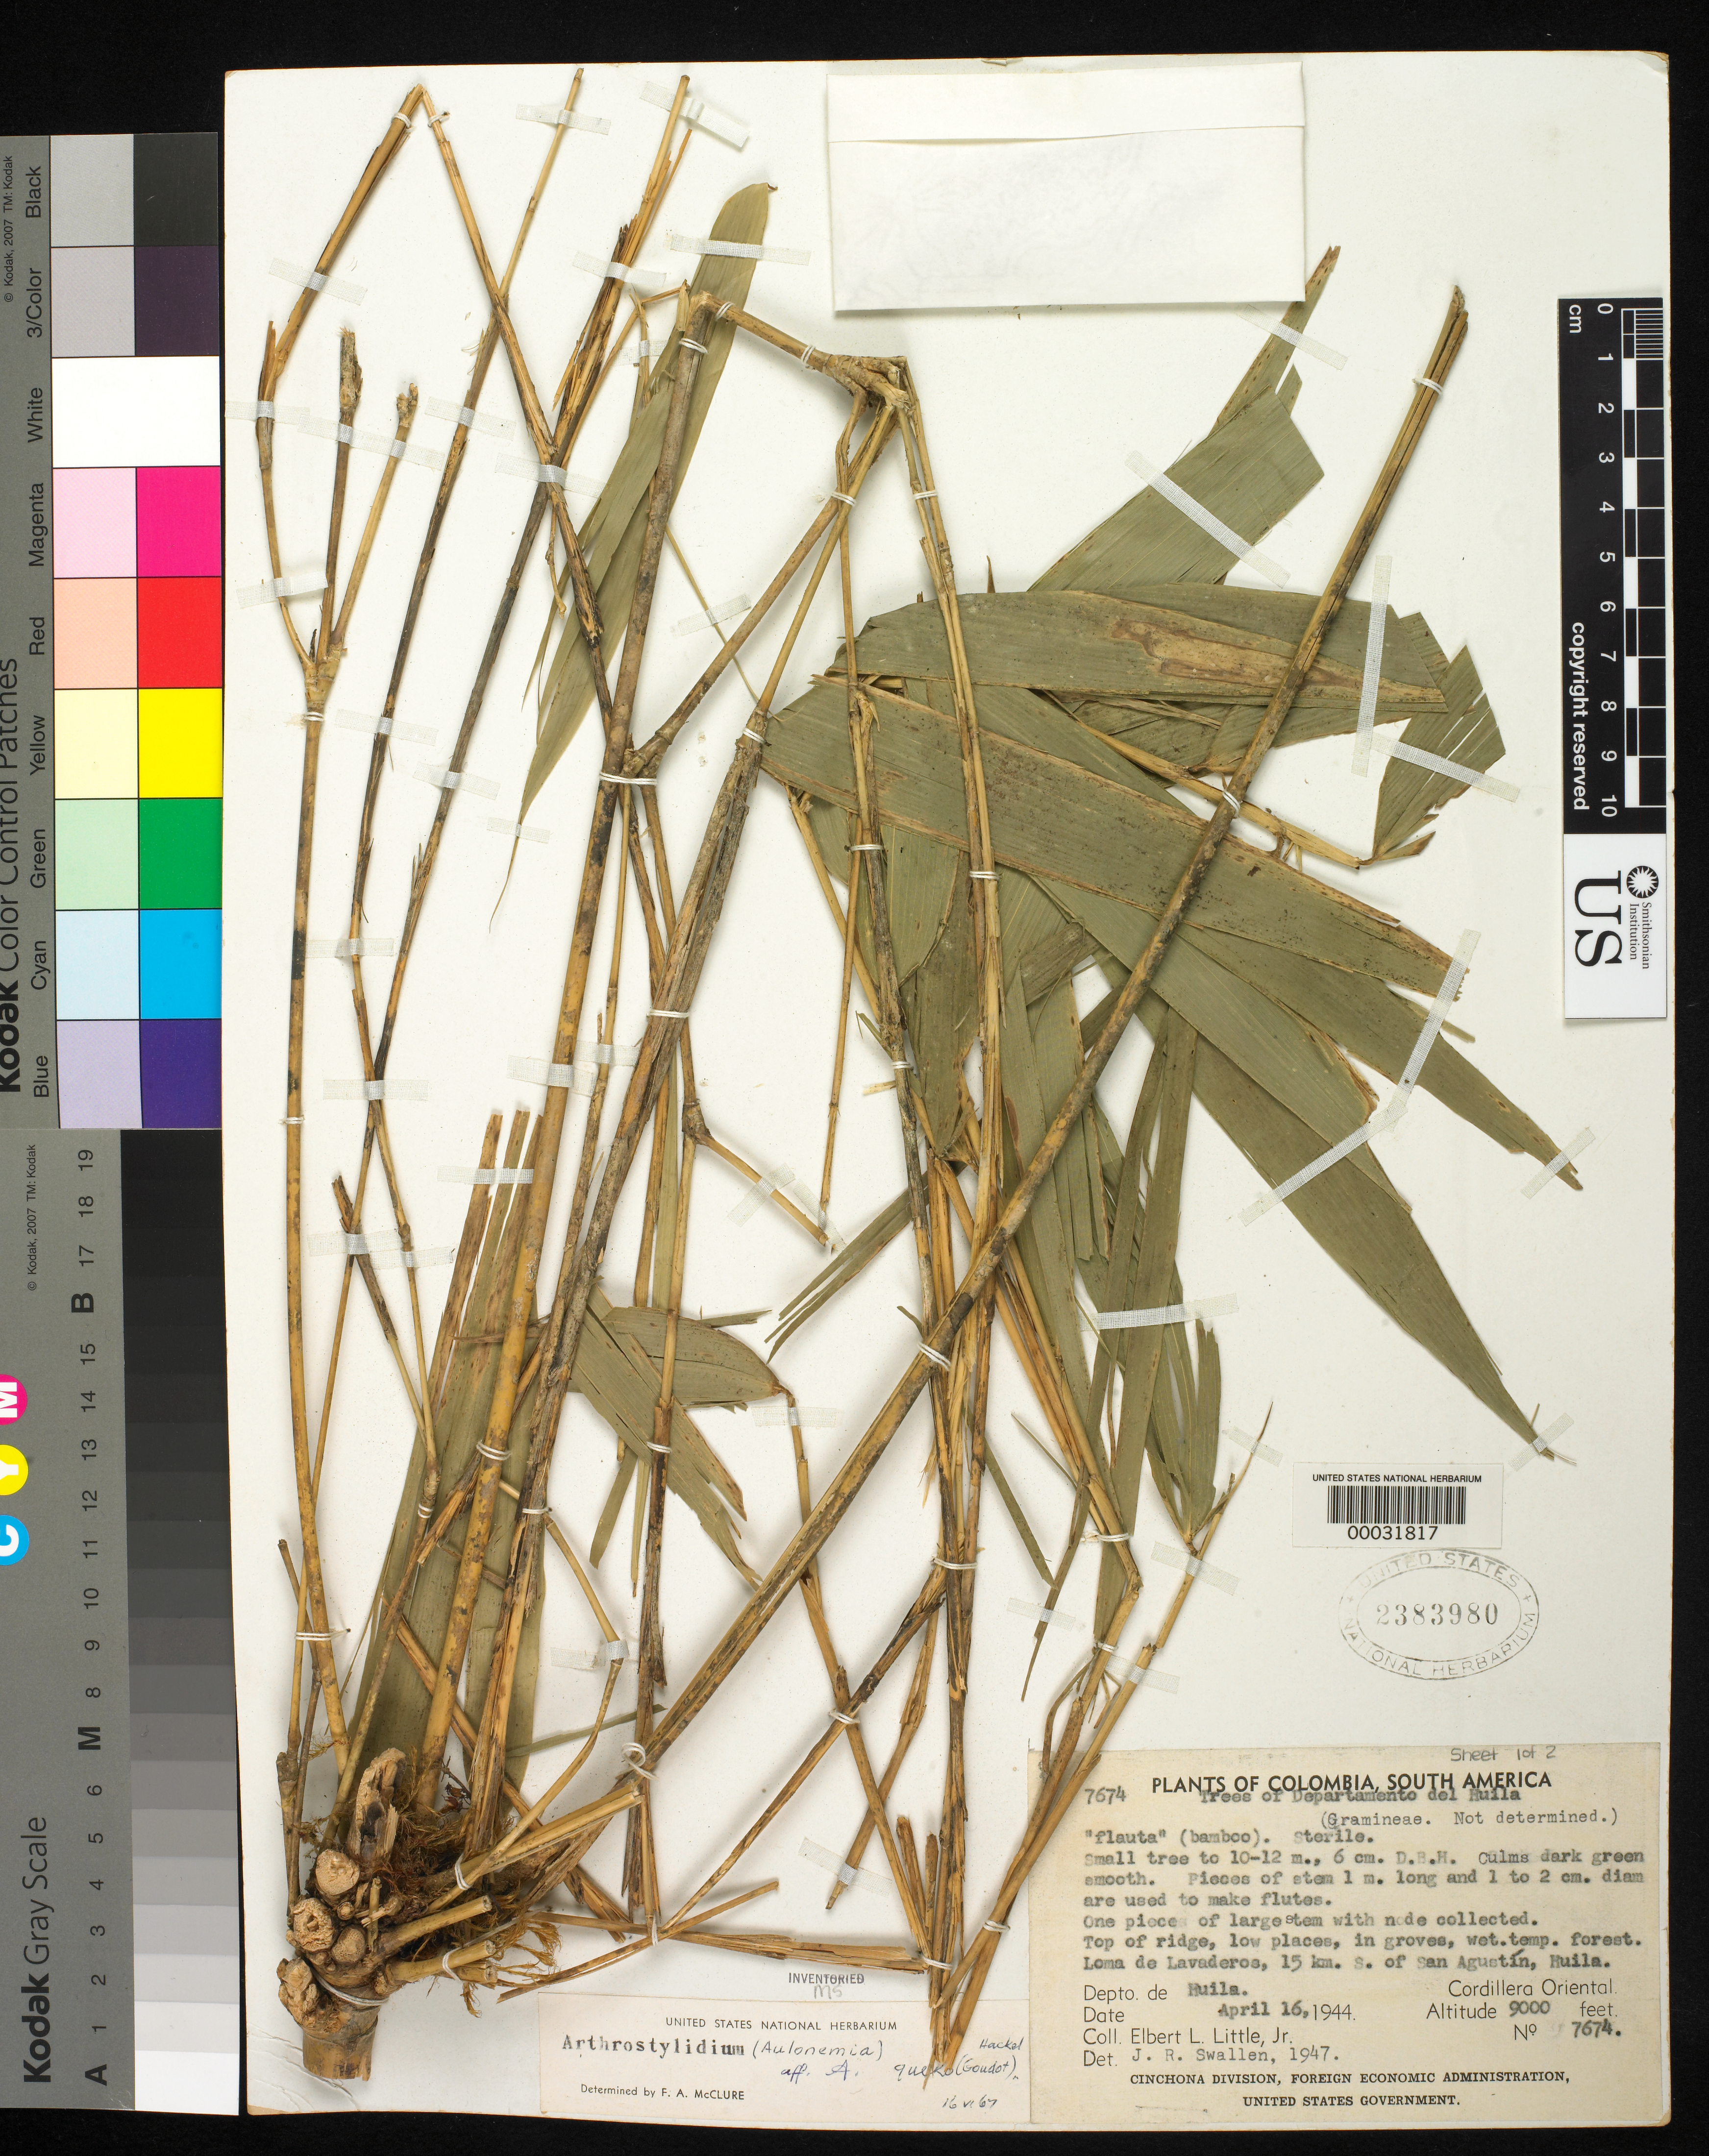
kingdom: Plantae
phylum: Tracheophyta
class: Liliopsida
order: Poales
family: Poaceae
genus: Aulonemia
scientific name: Aulonemia queko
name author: Goudot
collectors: E. L. Little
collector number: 7674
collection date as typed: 16 Apr 1944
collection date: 1944-04-16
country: Colombia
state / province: Huila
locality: Loma de Lavaderos, San Augustin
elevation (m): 2745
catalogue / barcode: US 2383980